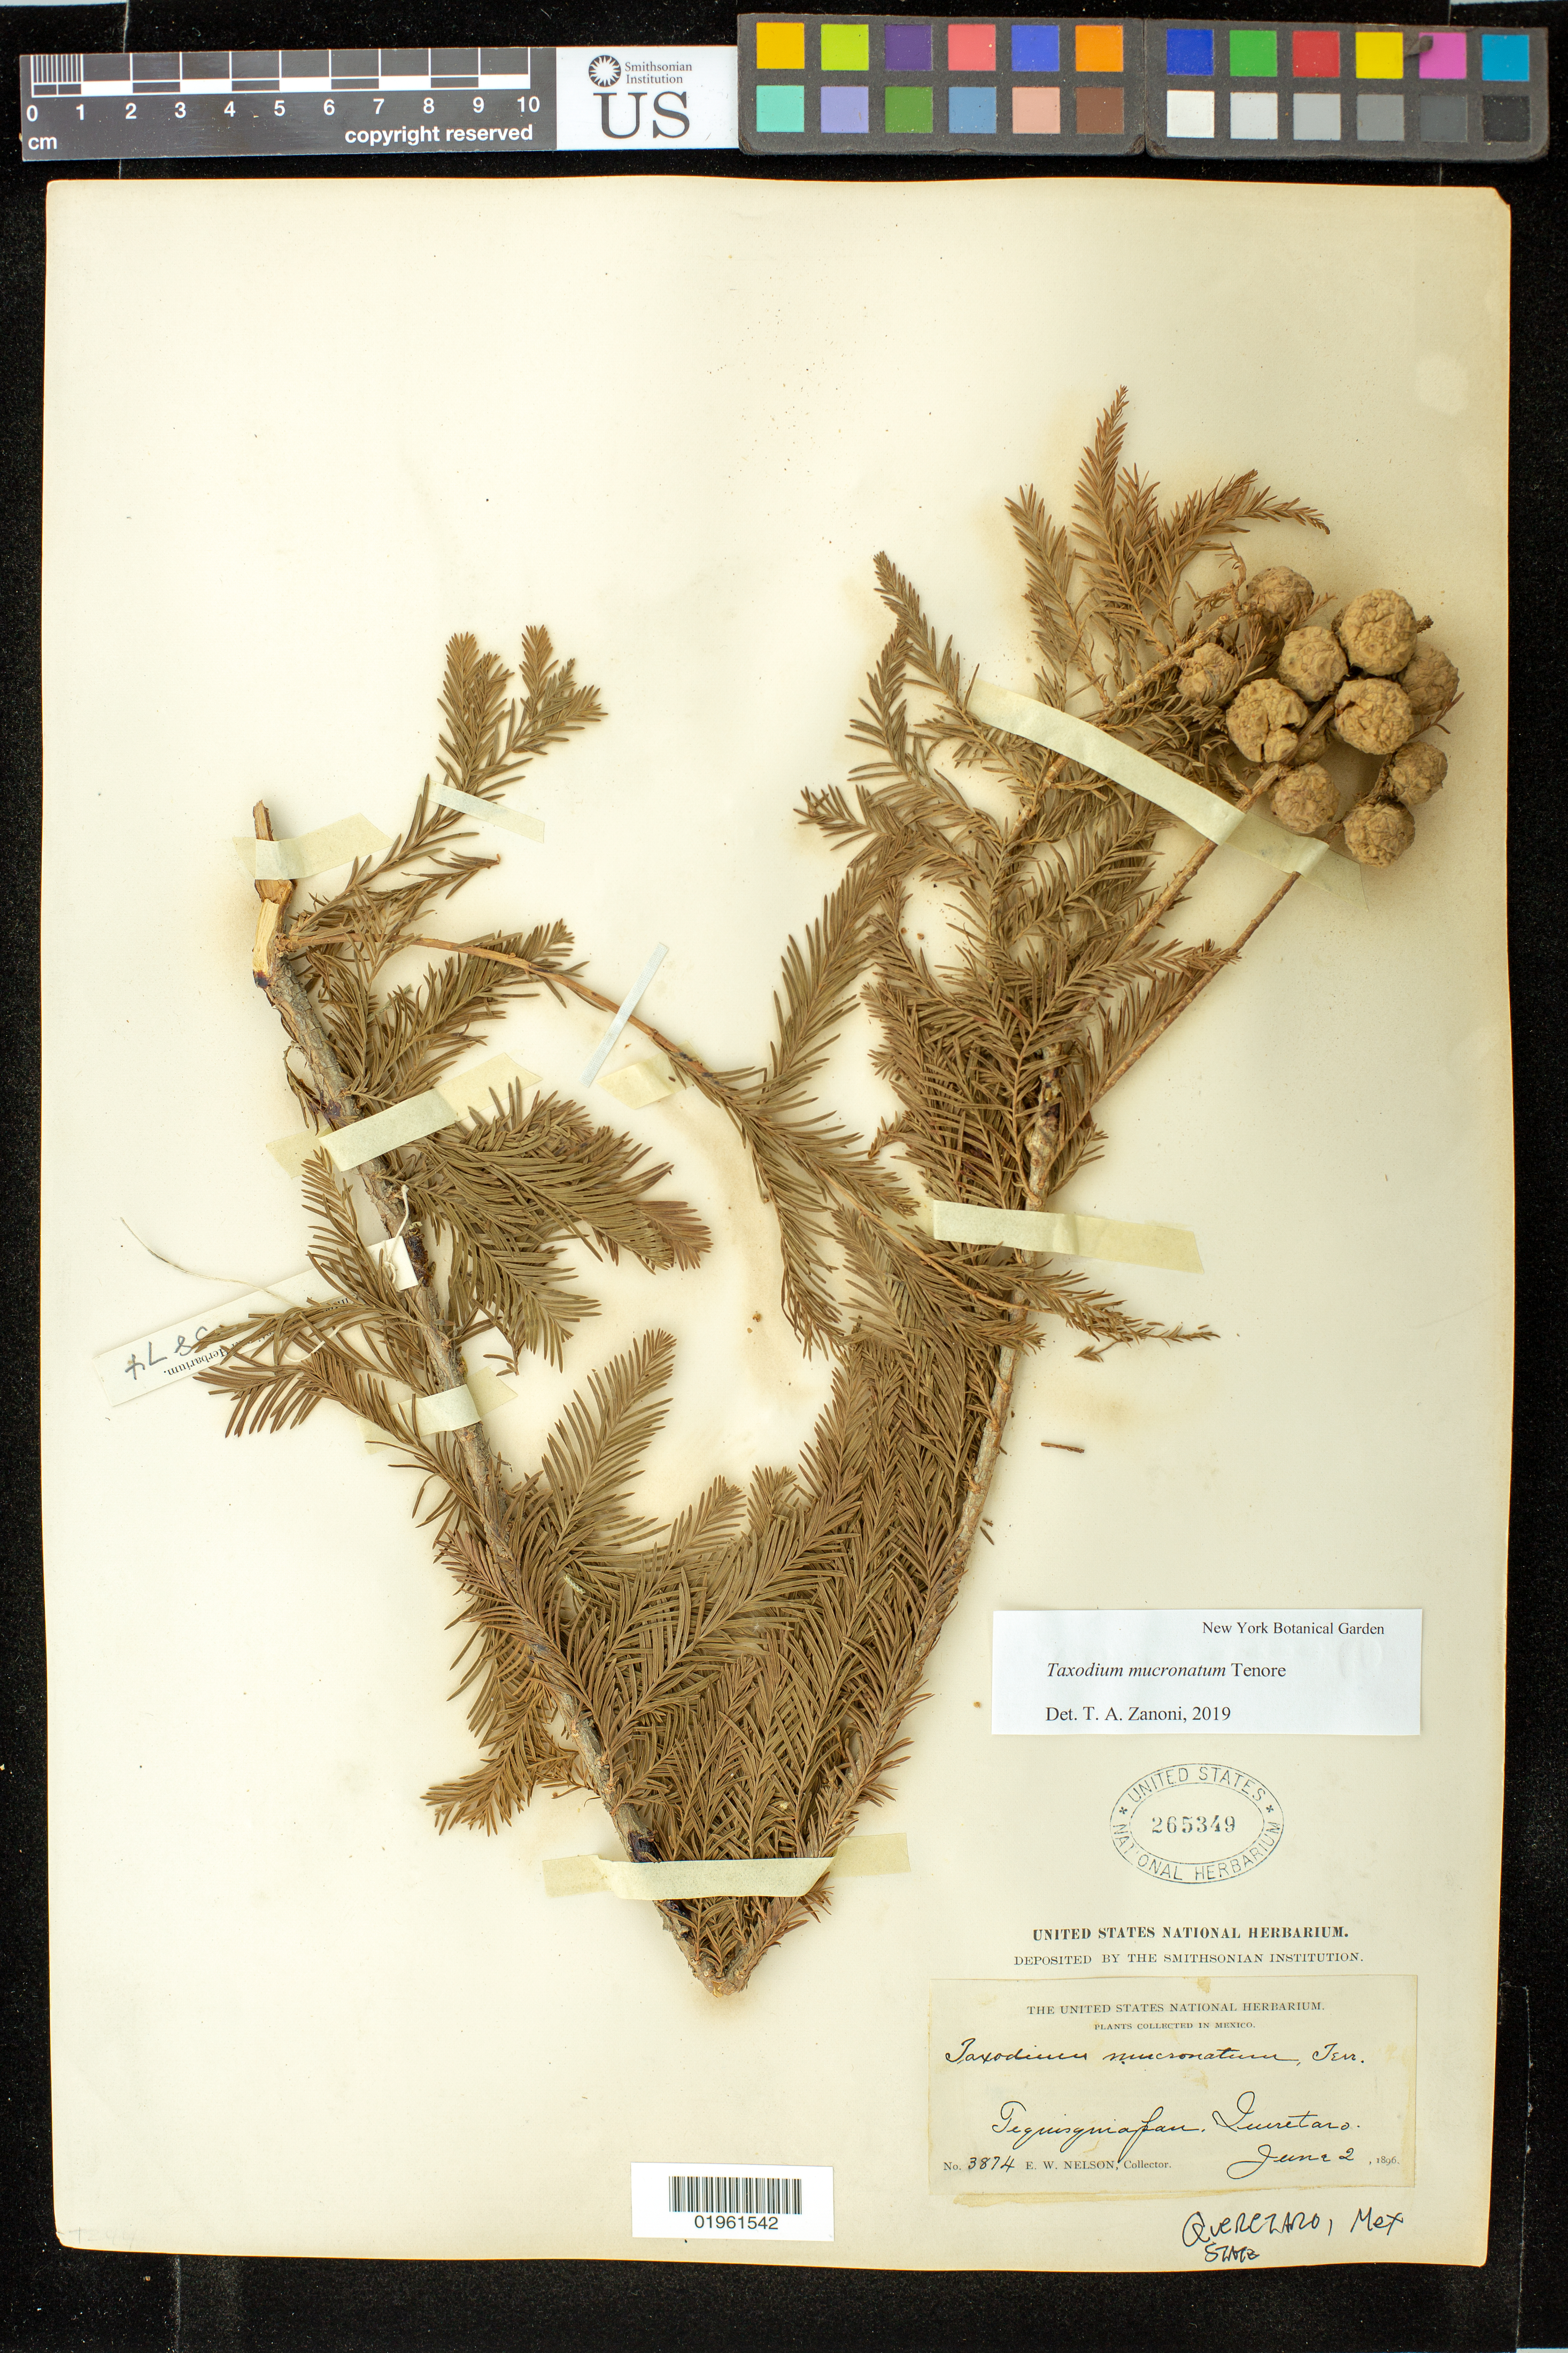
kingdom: Plantae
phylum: Tracheophyta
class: Pinopsida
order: Pinales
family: Cupressaceae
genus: Taxodium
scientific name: Taxodium mucronatum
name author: Ten.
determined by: Zanoni, T. A., (NY), New York Botanical Garden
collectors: E. W. Nelson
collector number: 3874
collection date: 1896-06-02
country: Mexico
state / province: Querétaro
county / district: Tequisquiapan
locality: Tequisquiapan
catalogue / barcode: US 265349